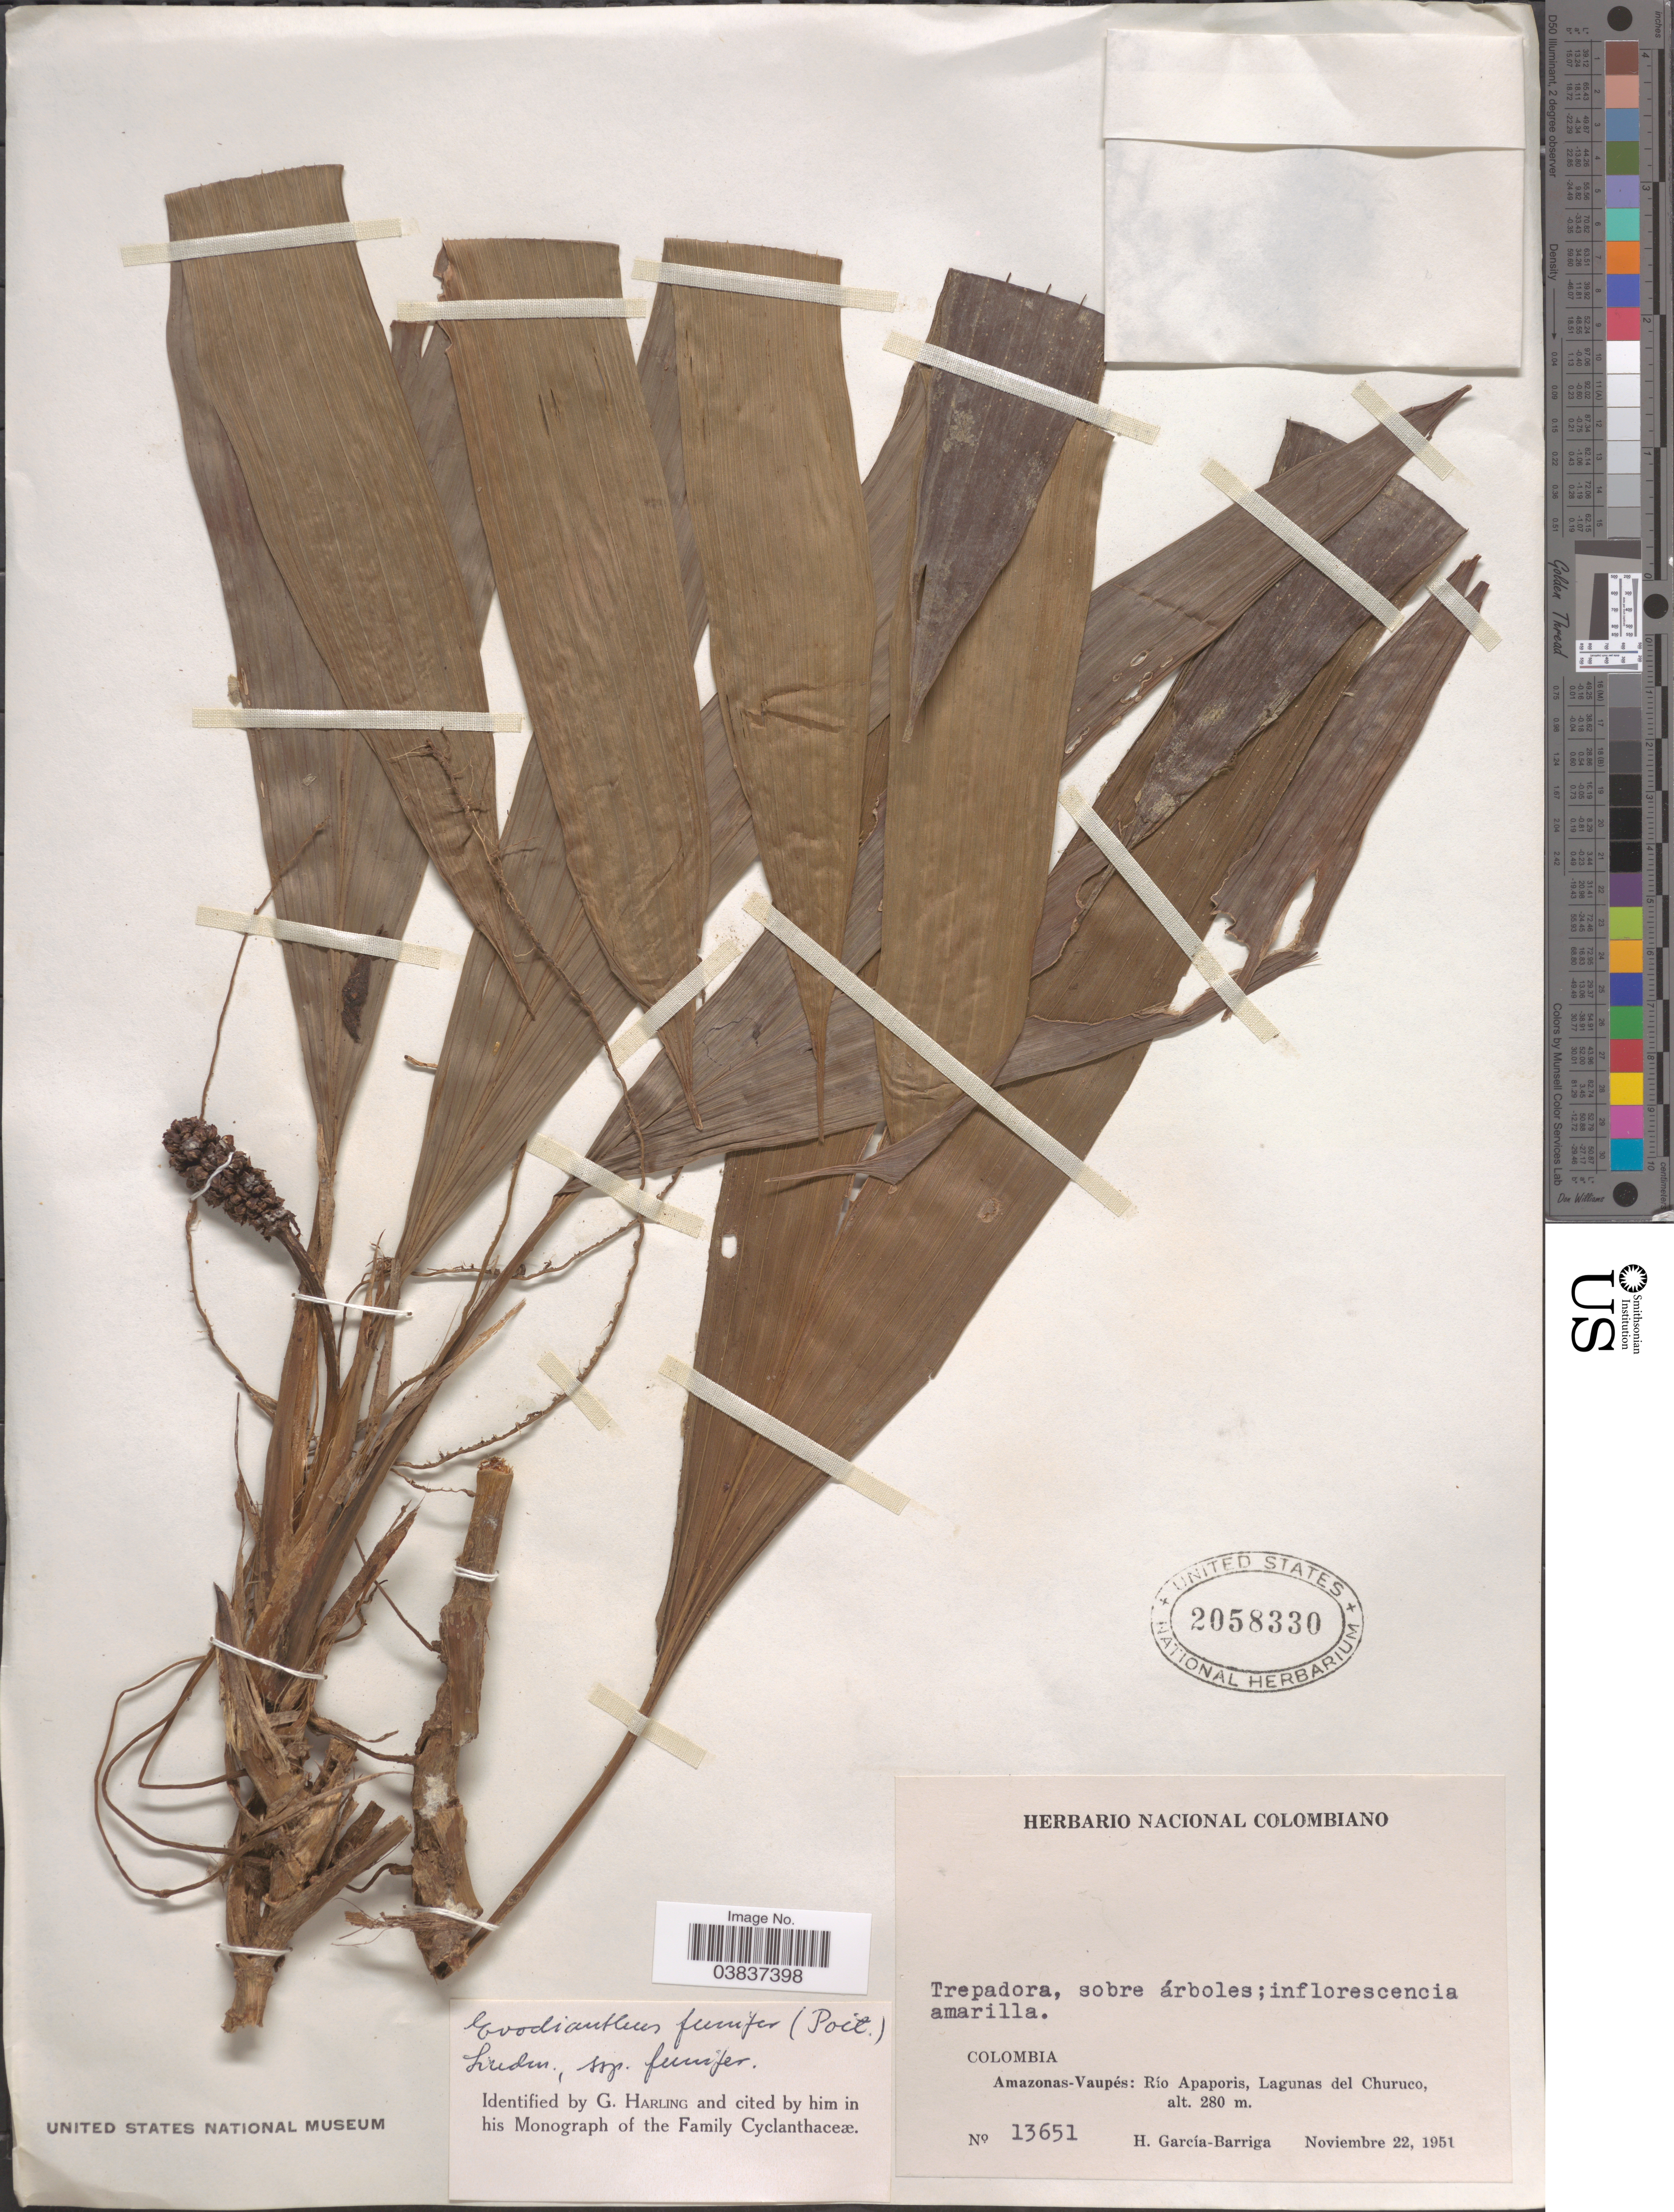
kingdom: Plantae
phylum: Tracheophyta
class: Liliopsida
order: Pandanales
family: Cyclanthaceae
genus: Evodianthus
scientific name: Evodianthus funifer subsp. funifer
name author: (Poit.) Lindm.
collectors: H. García Barriga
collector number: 13651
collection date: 1951-11-22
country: Colombia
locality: Amazonas-Vaupés: Río Apaporis, Lagunas del Churuco.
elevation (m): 280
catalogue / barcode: US 2058330